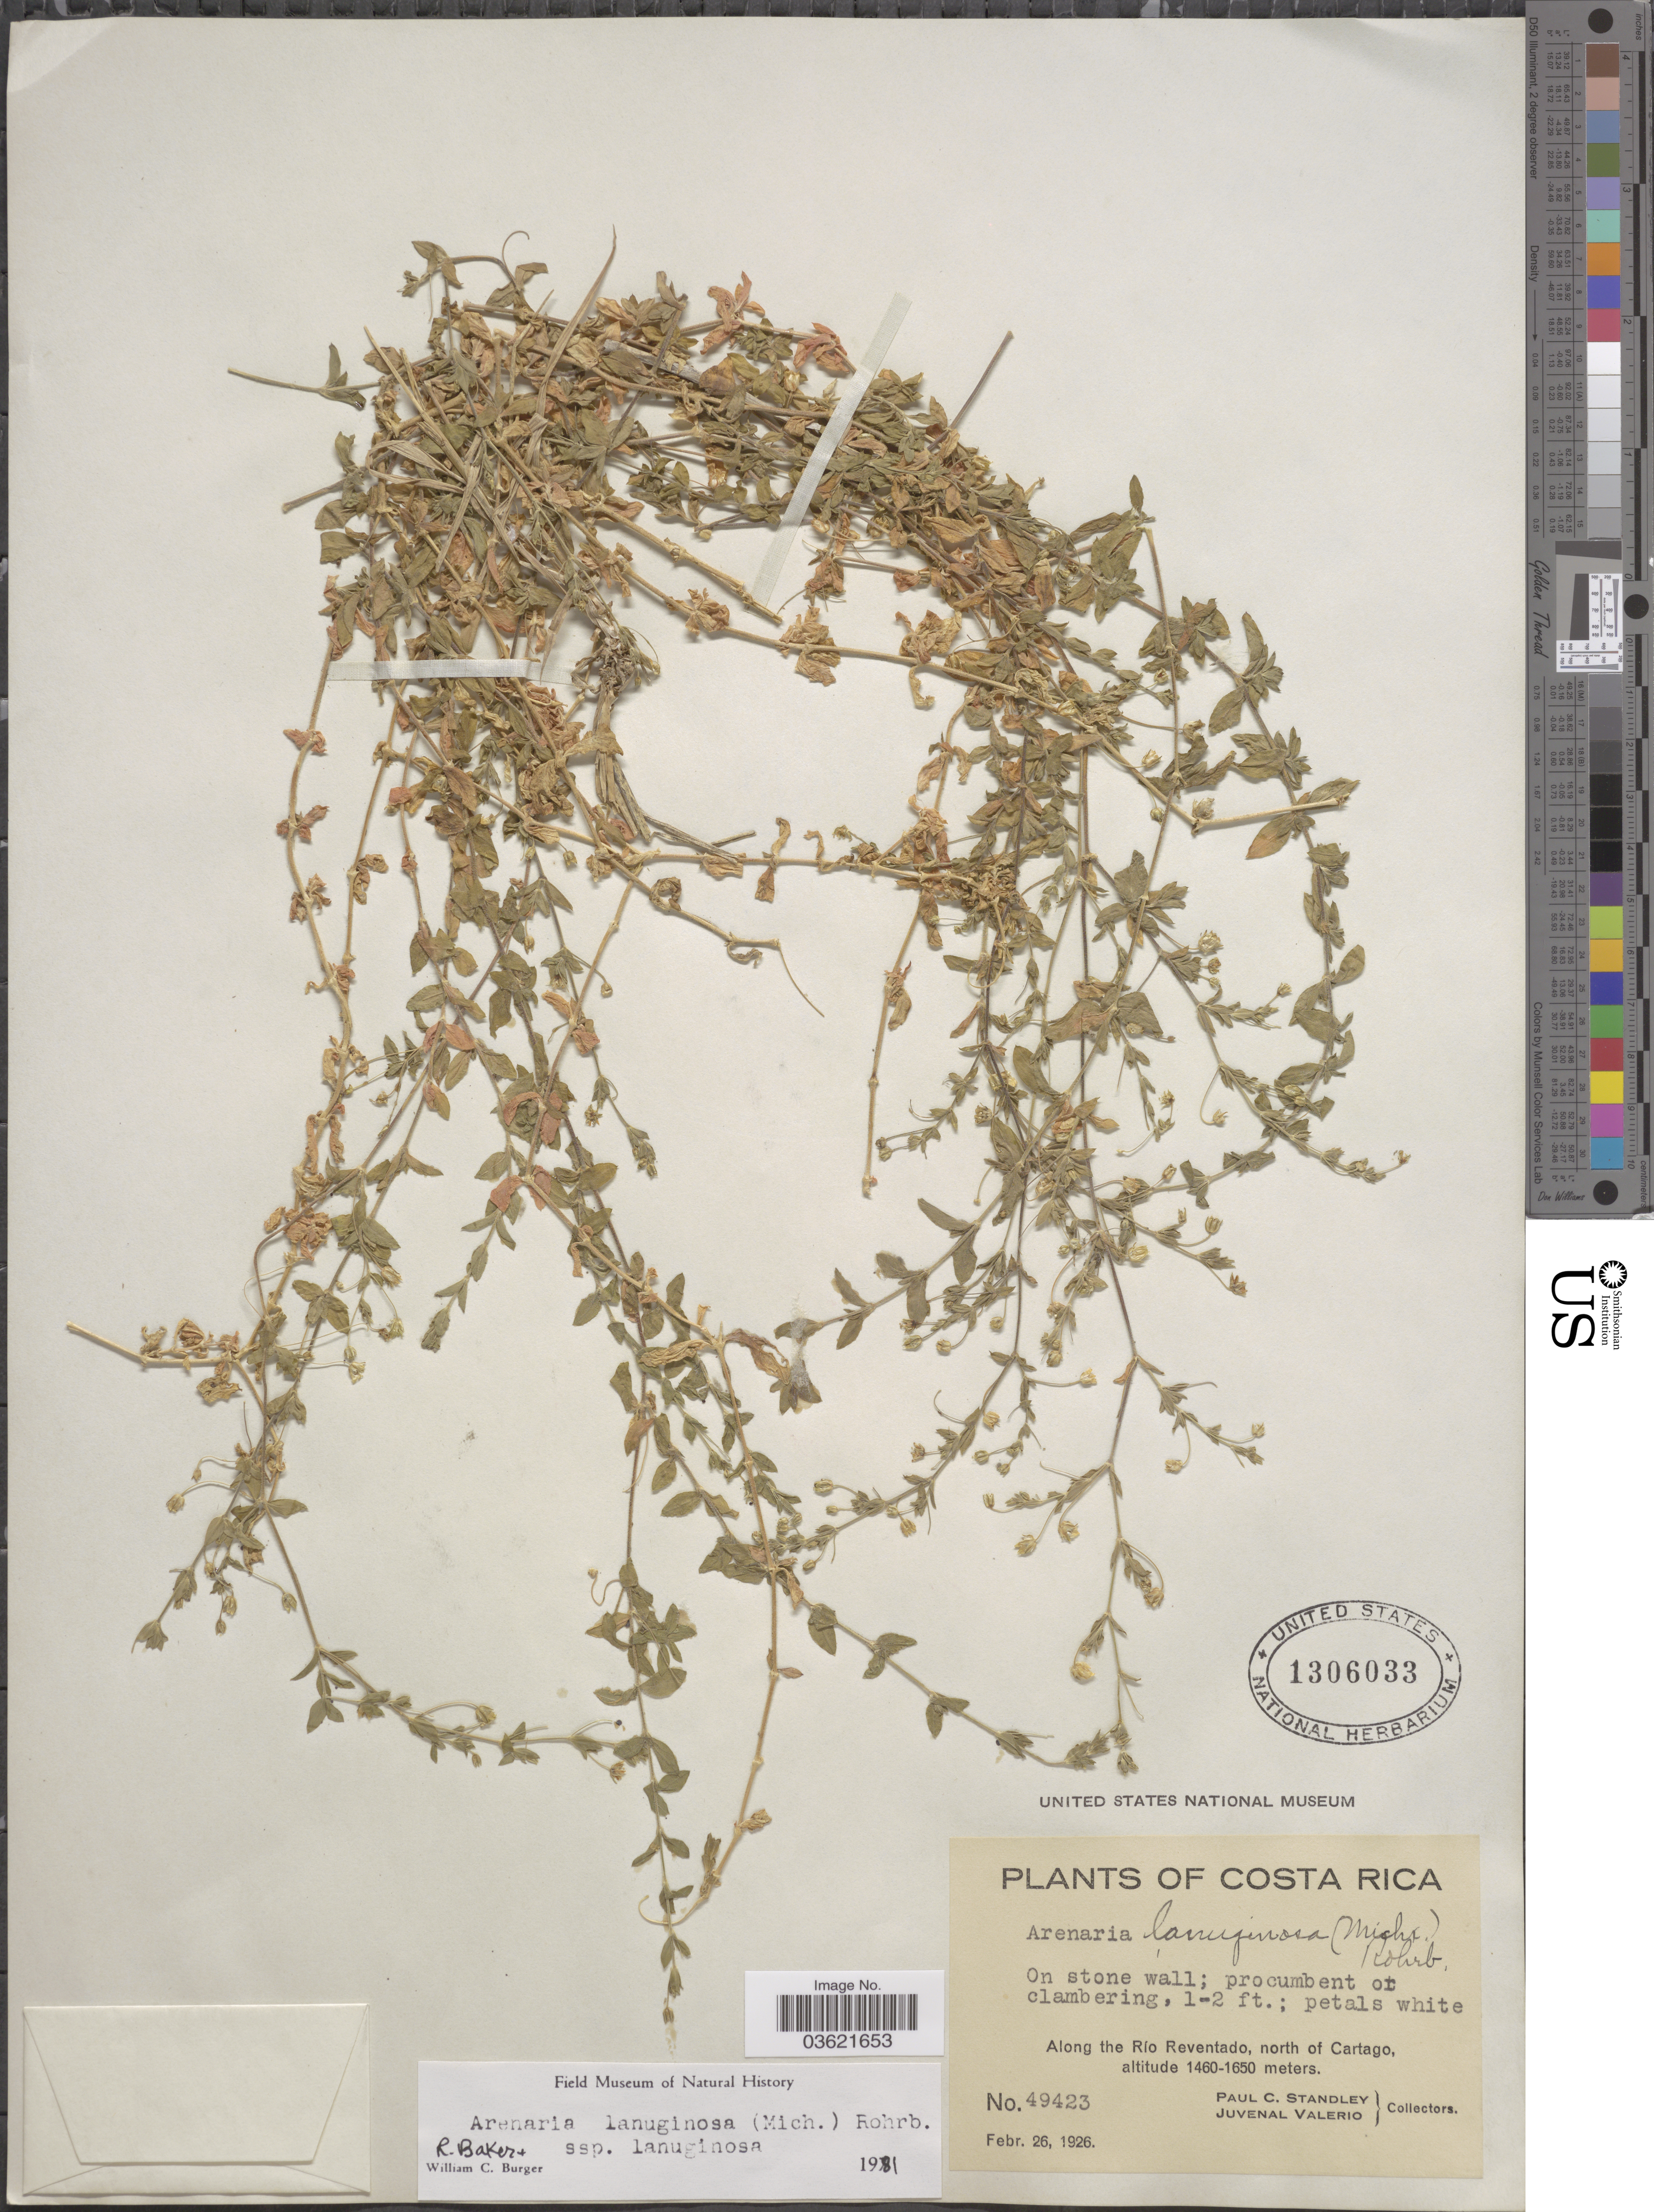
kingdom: Plantae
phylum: Tracheophyta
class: Magnoliopsida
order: Caryophyllales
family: Caryophyllaceae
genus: Arenaria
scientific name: Arenaria lanuginosa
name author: (Michx.) Rohrb.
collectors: P. C. Standley & J. Valerio R.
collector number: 49423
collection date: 1926-02-26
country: Costa Rica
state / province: Cartago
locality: Along the Río Reventado, north of Cartago.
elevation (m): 1460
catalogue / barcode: US 1306033